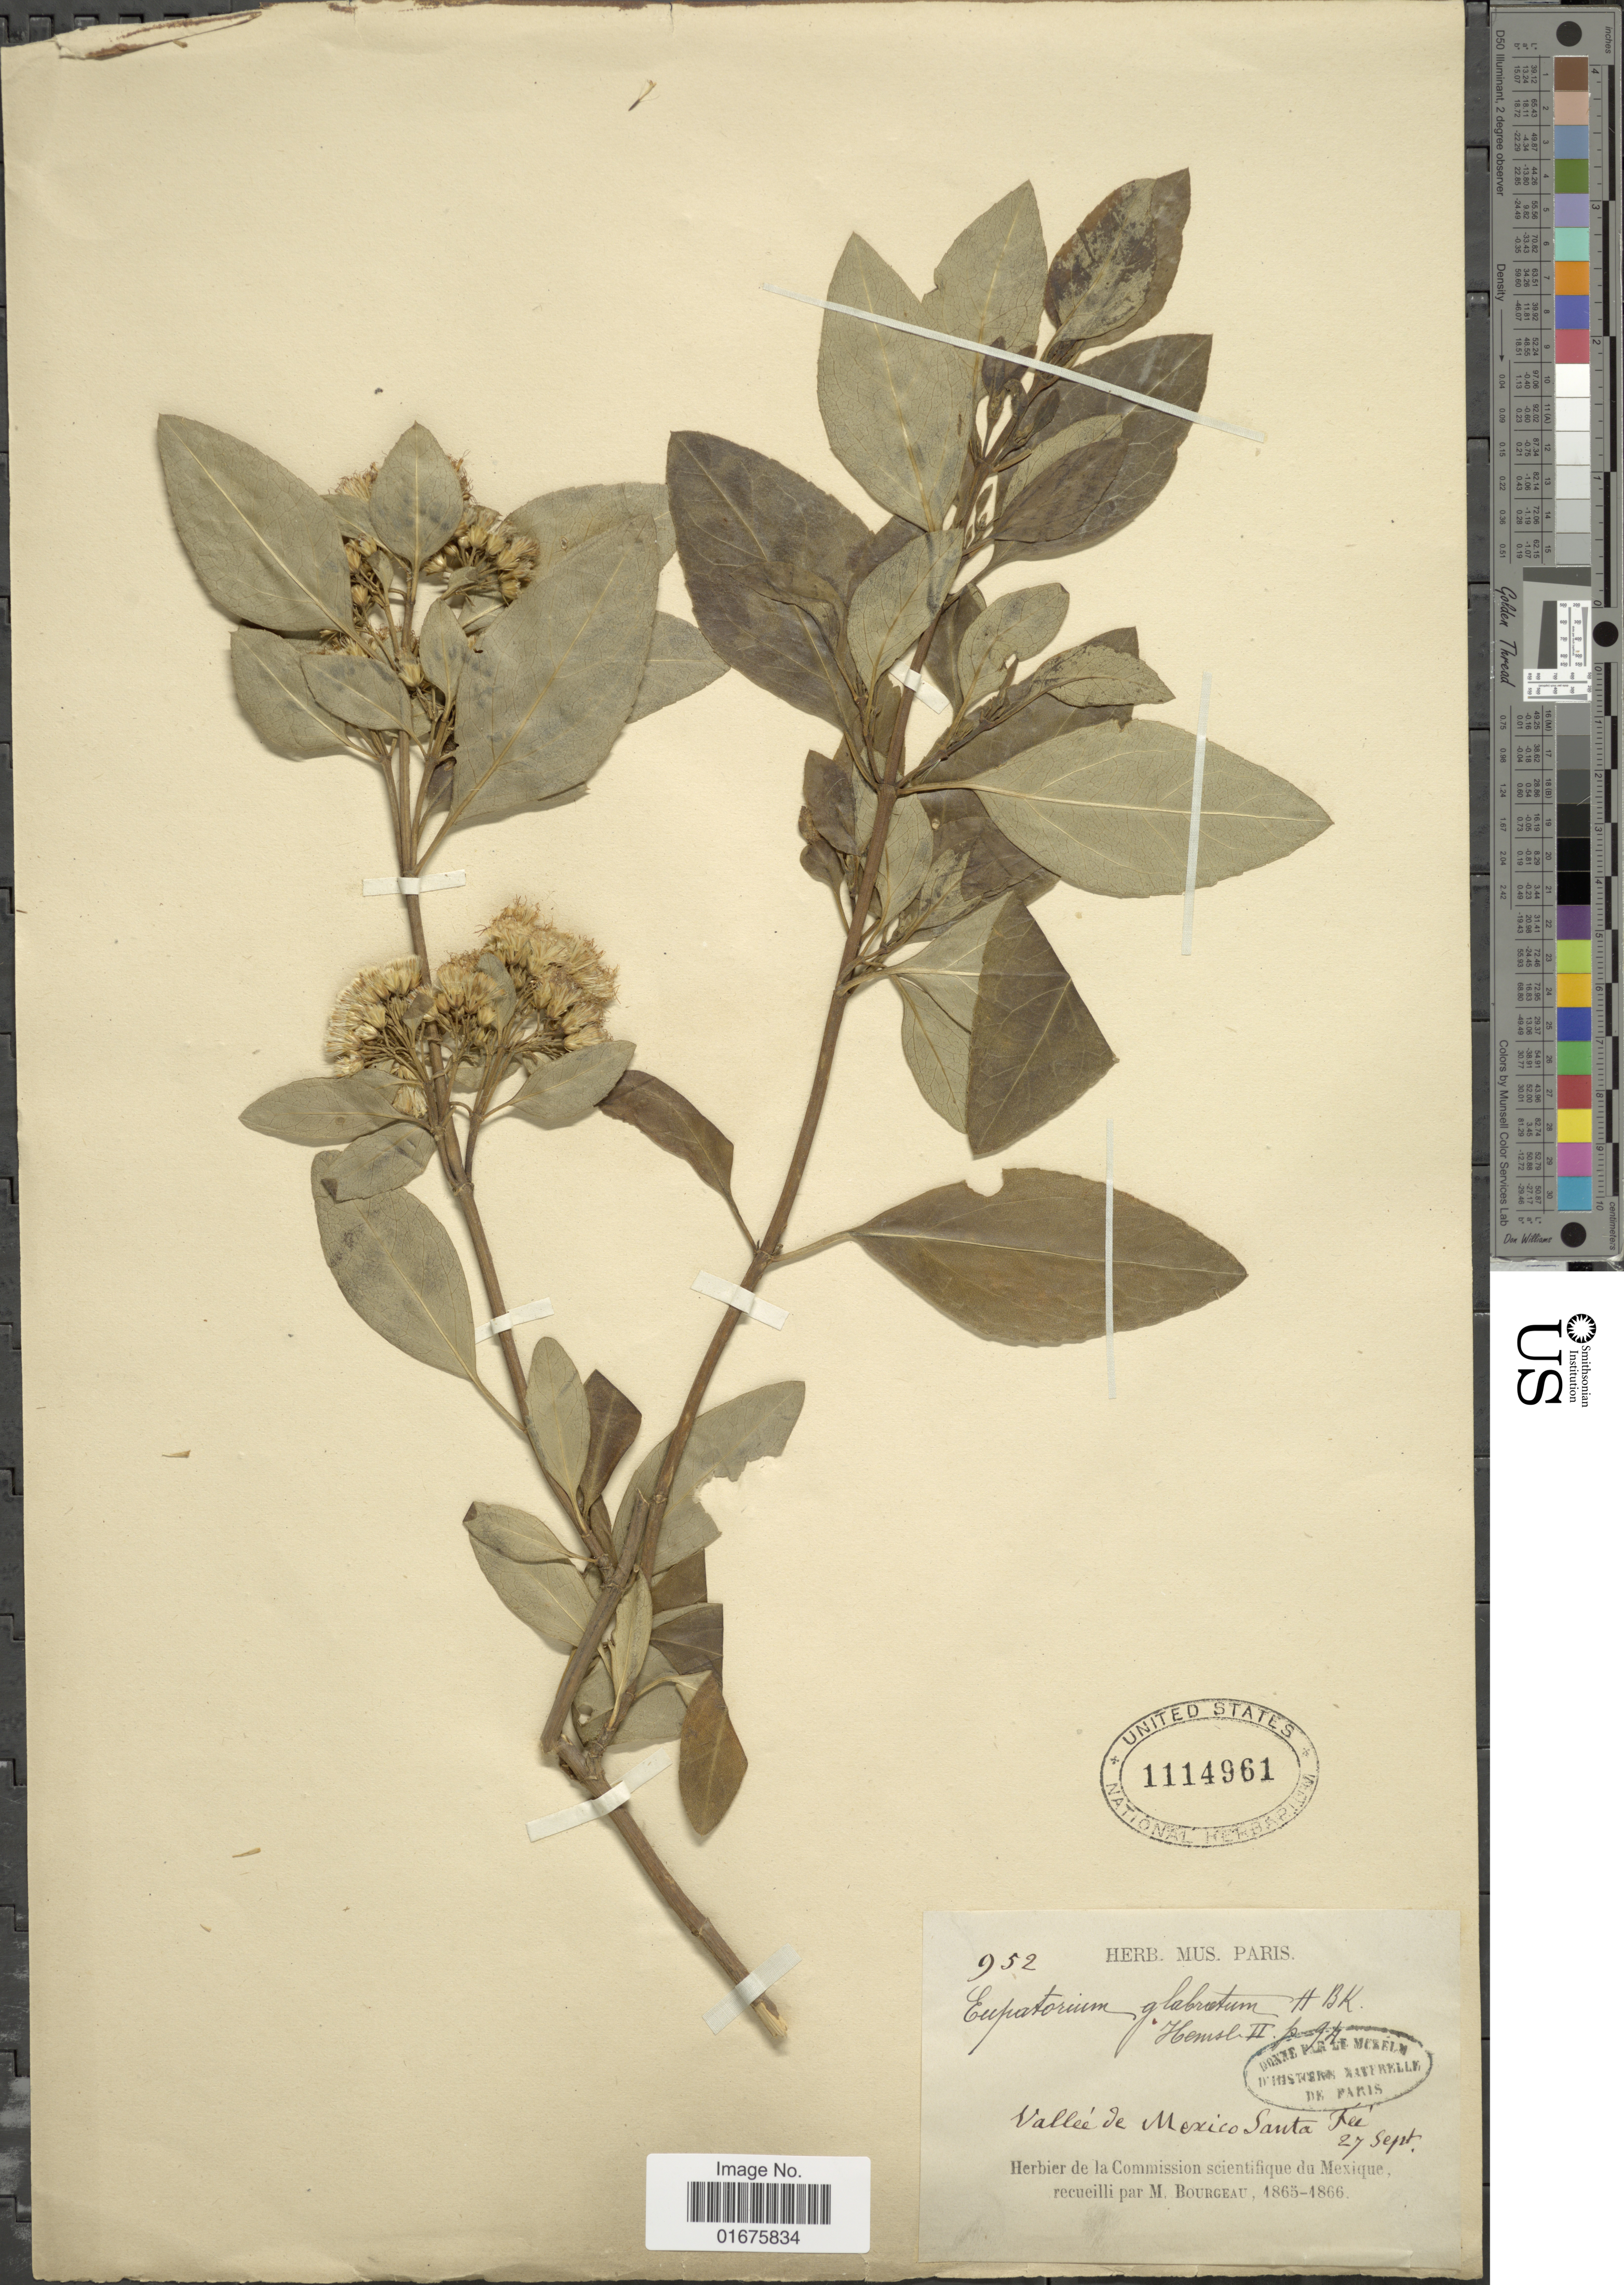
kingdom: Plantae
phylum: Tracheophyta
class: Magnoliopsida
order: Asterales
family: Asteraceae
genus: Ageratina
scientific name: Ageratina glabrata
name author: (Kunth) R.M. King & H. Rob.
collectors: M. Bourgeau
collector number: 952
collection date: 1865-09-27/1866-09-27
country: Mexico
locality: Valleé de Mexico Sant Rei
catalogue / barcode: US 1114961